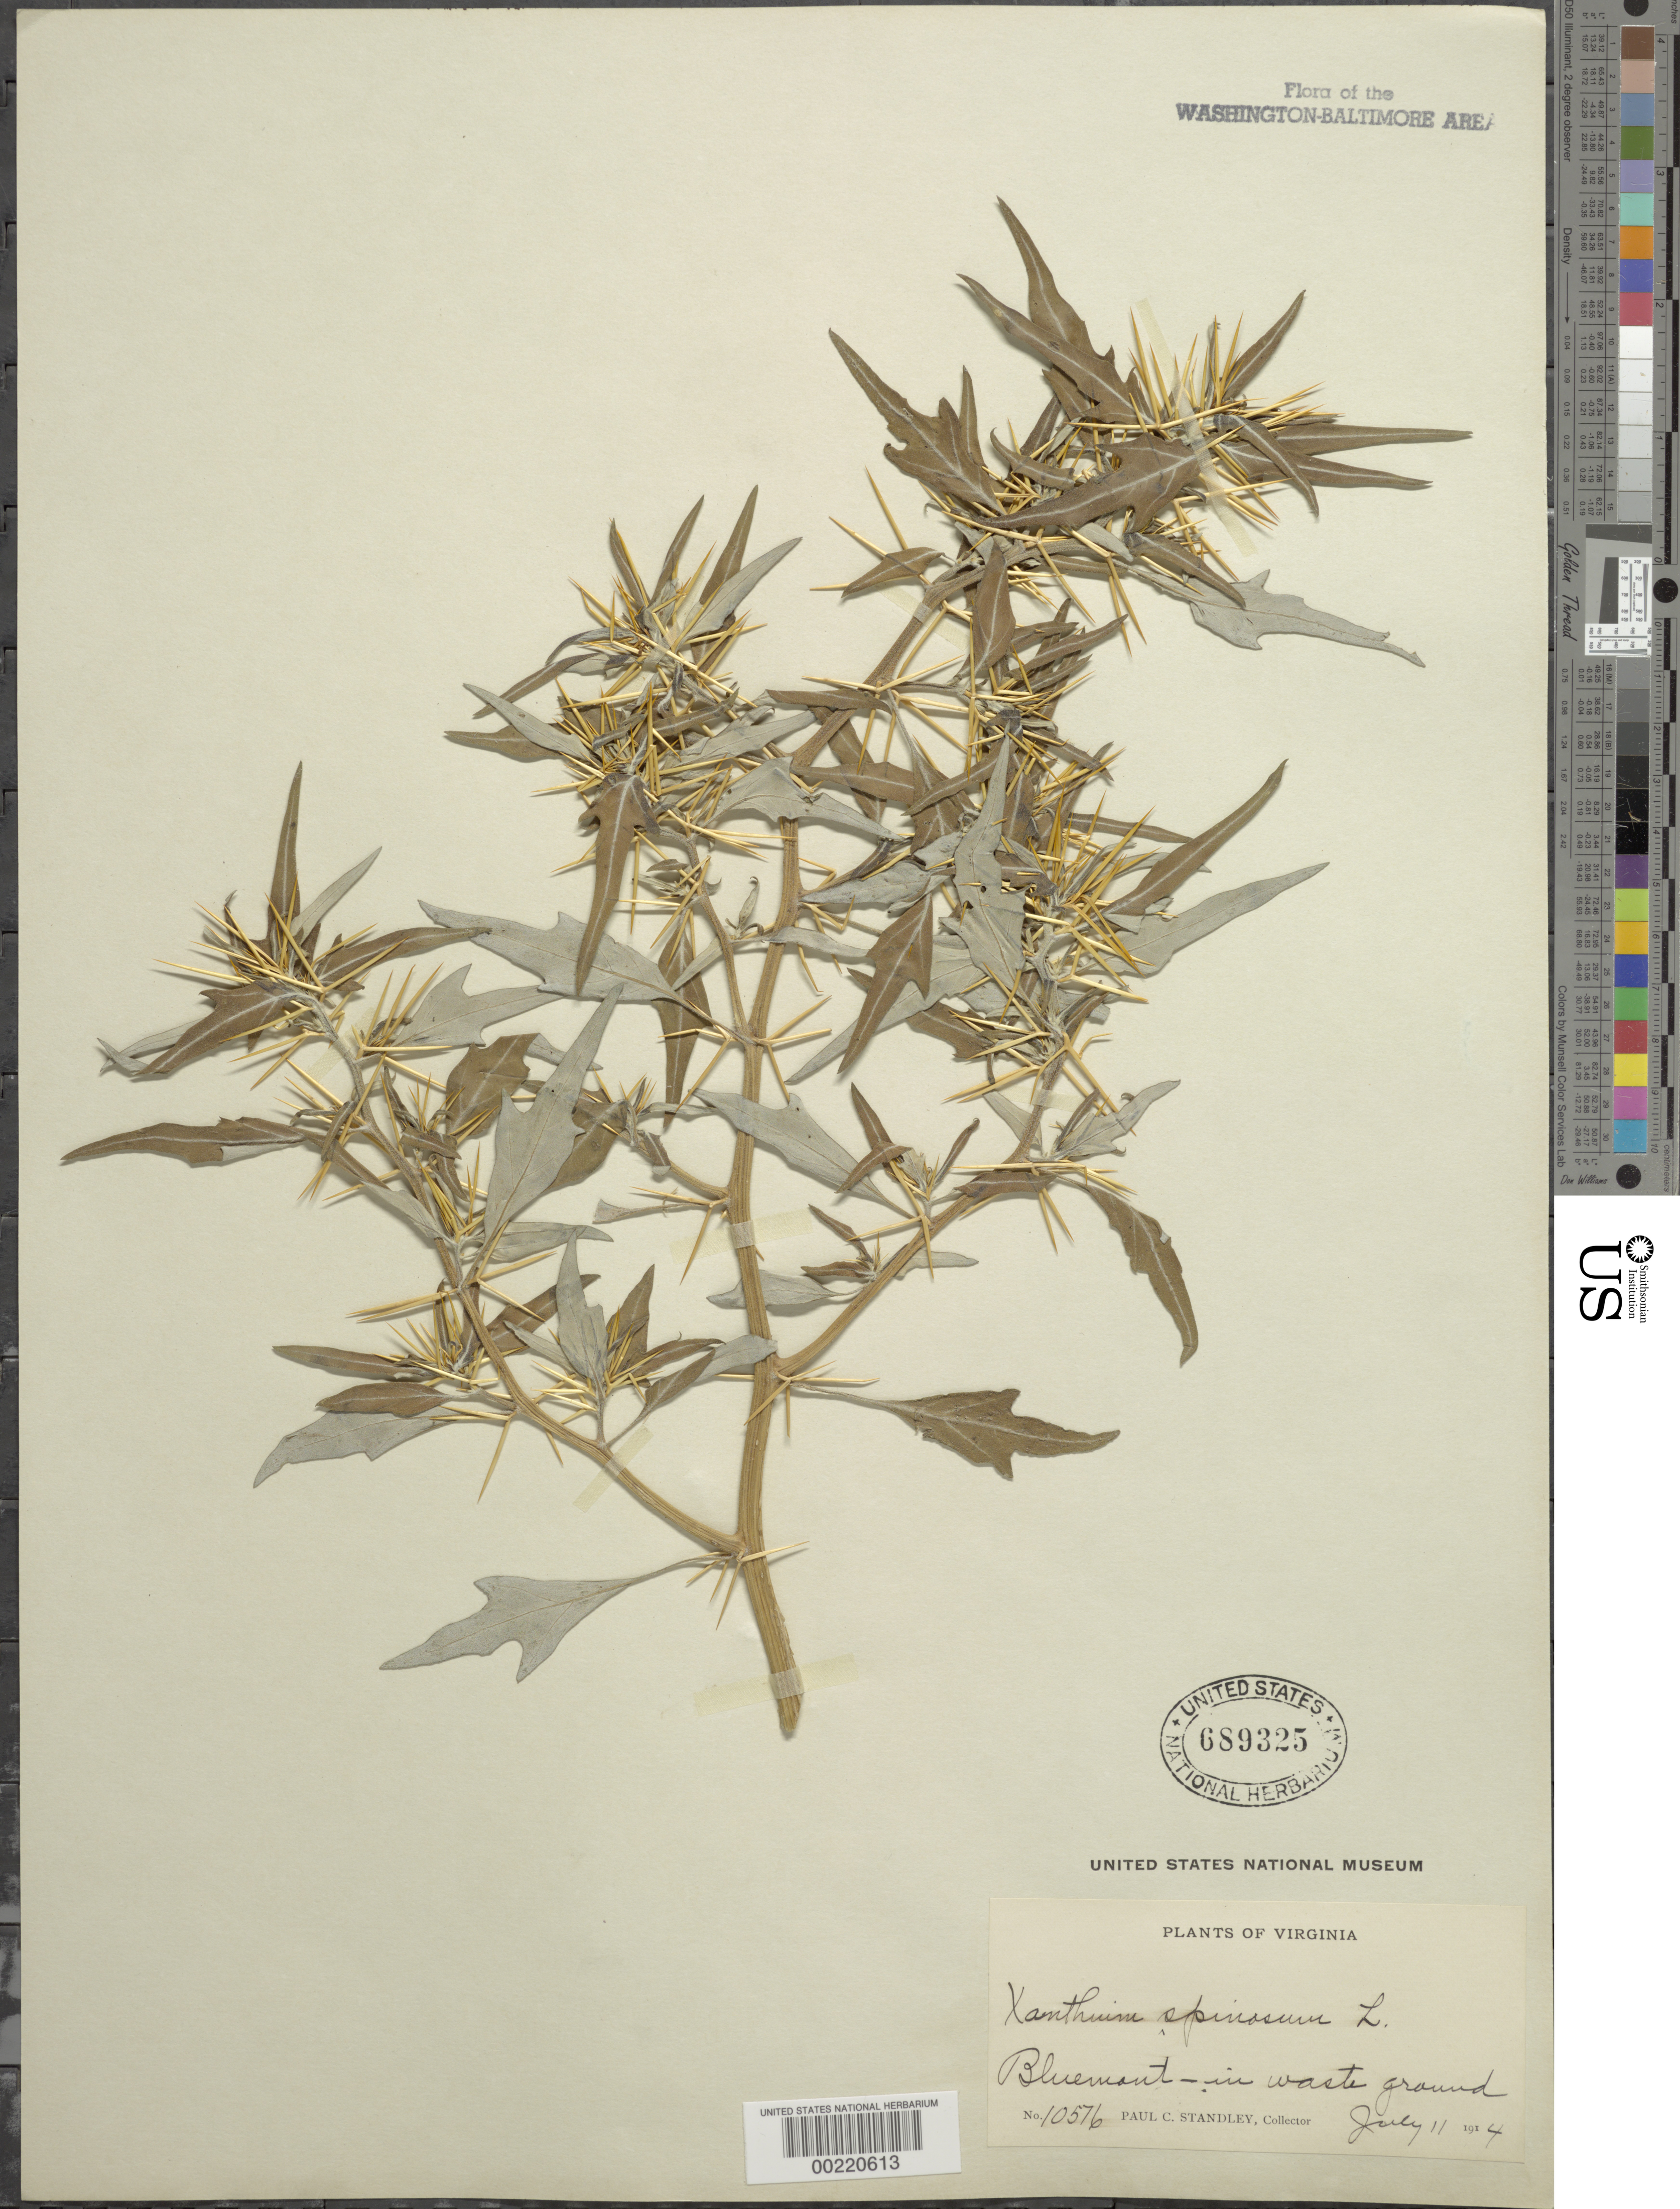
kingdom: Plantae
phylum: Tracheophyta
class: Magnoliopsida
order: Asterales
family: Asteraceae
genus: Xanthium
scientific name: Xanthium spinosum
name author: L.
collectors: P. C. Standley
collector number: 10476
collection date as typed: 11 Jul 1914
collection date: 1914-07-11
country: United States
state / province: Virginia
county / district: Loudoun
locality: Bluemont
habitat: Waste ground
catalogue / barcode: US 689325